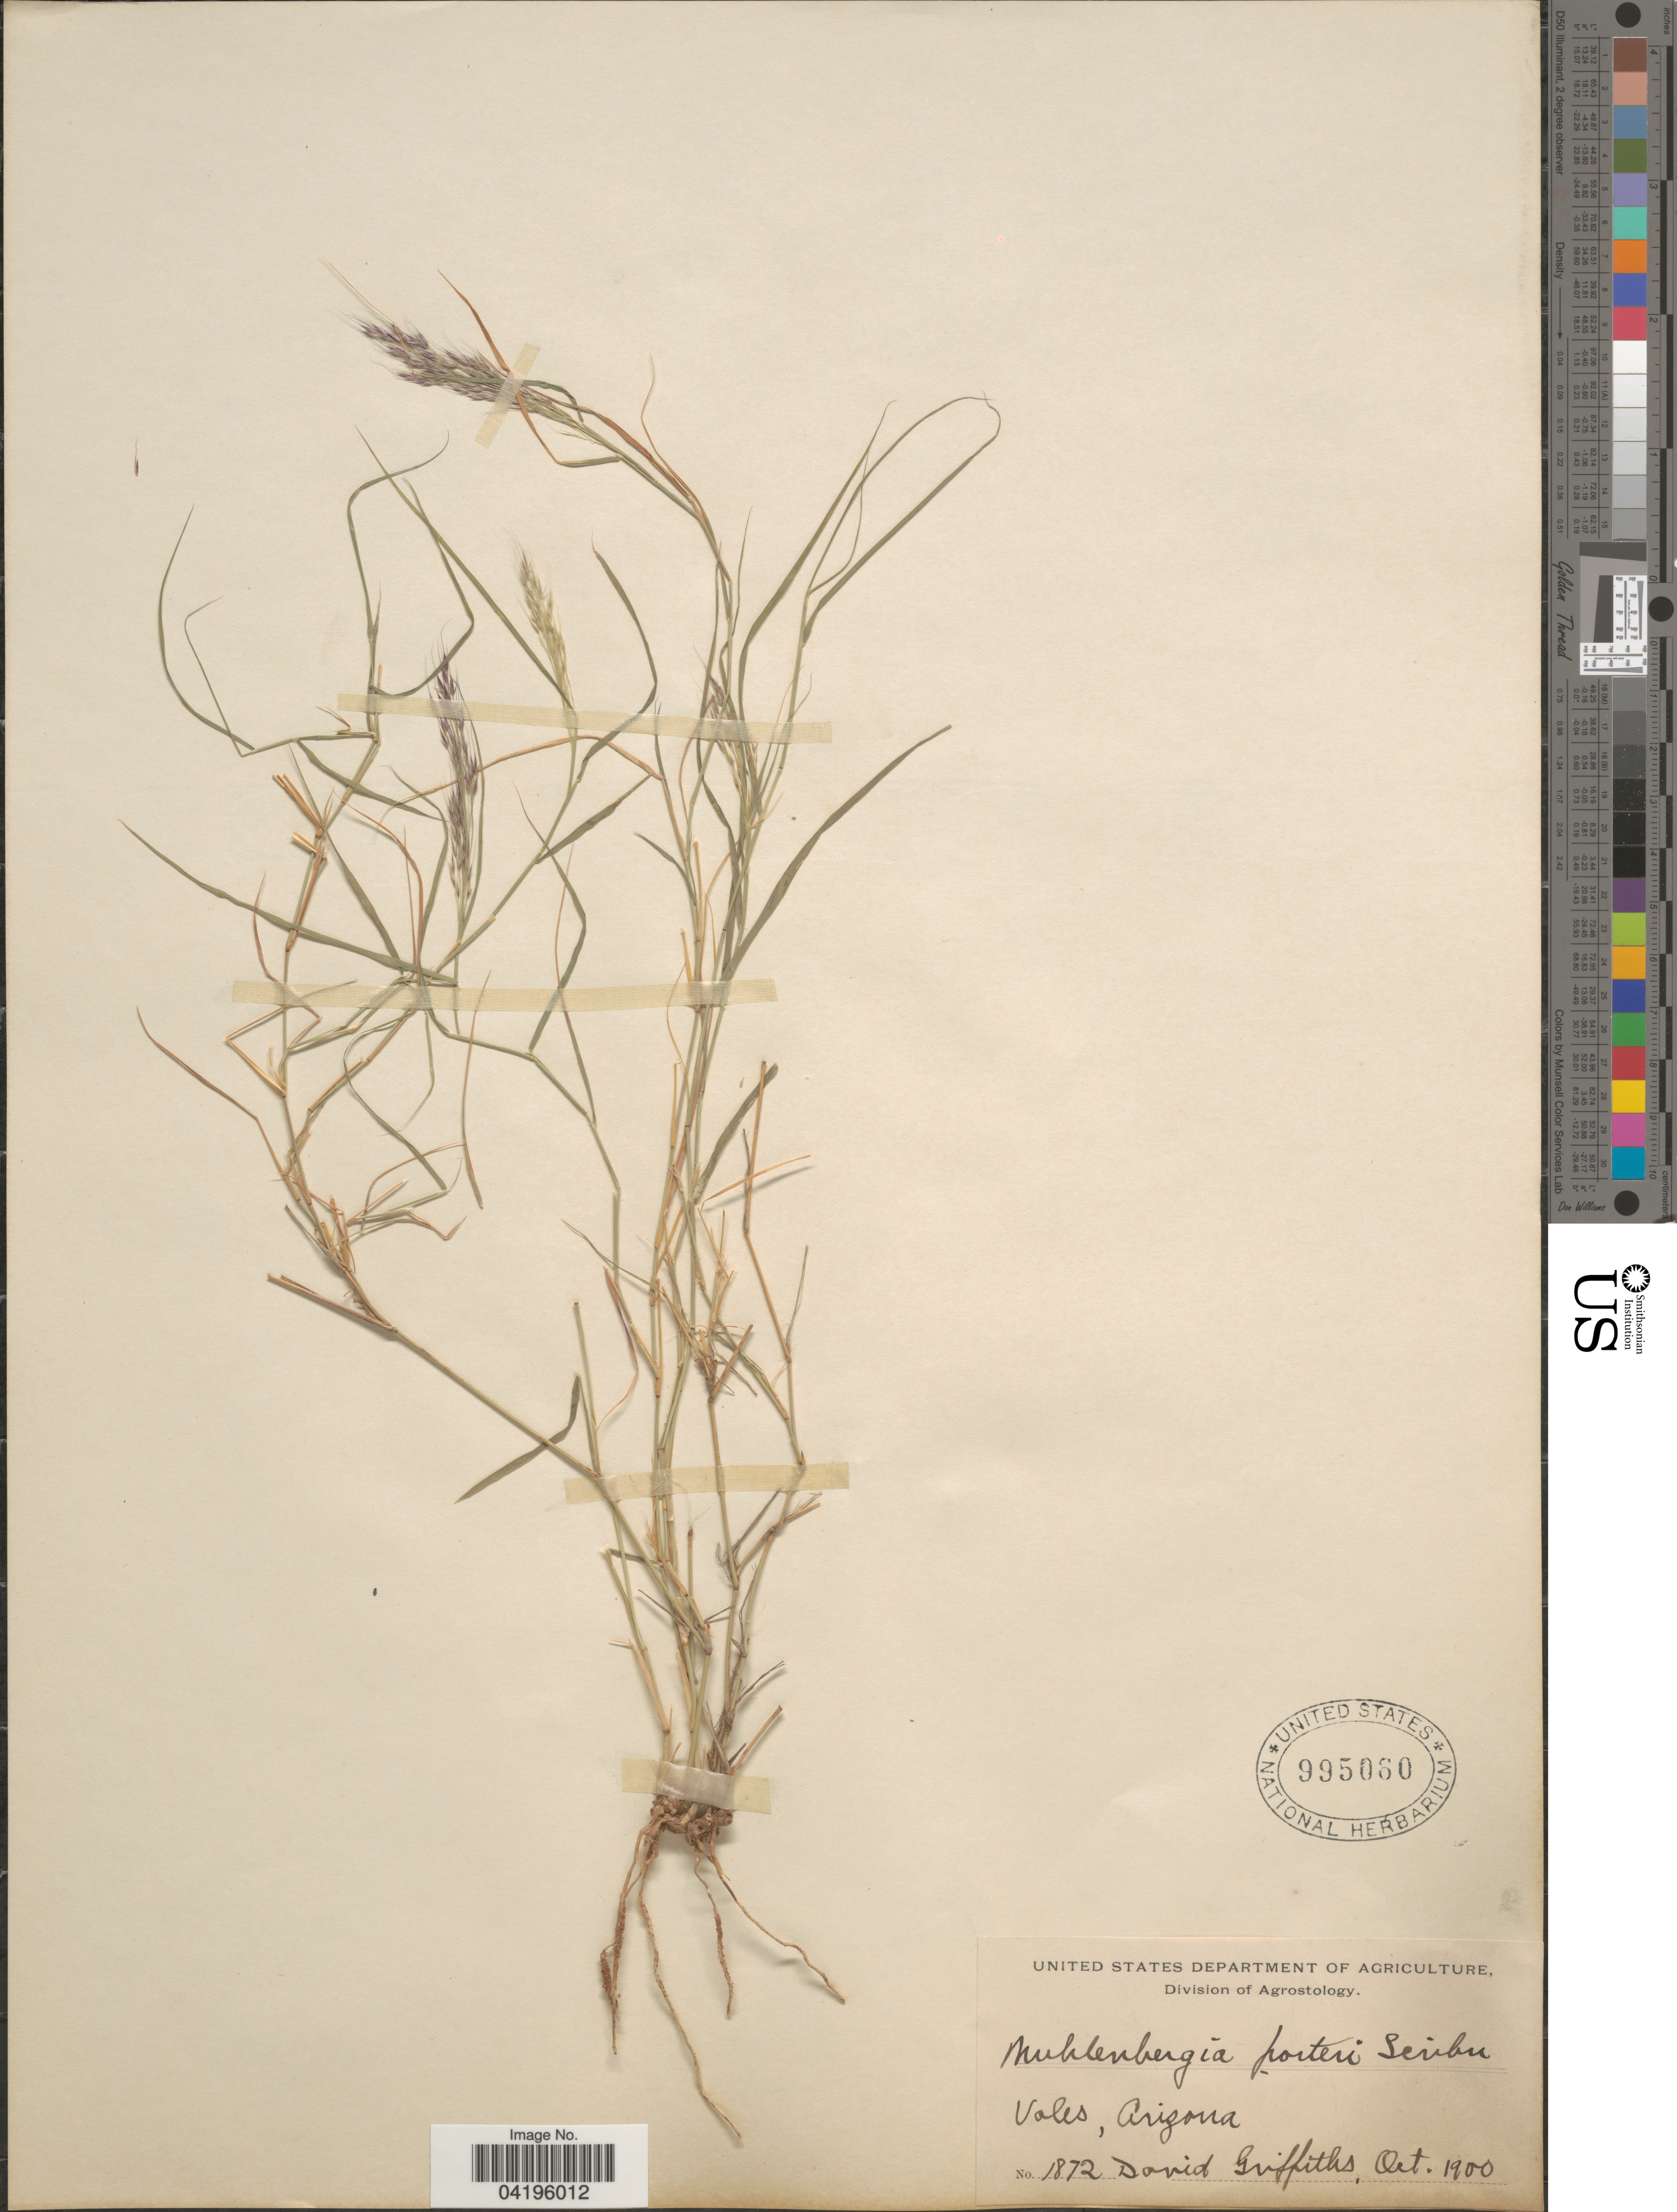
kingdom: Plantae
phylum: Tracheophyta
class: Liliopsida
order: Poales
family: Poaceae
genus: Muhlenbergia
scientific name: Muhlenbergia porteri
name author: Scribn. in W.J. Beal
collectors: D. Griffiths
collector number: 1872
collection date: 1900-10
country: United States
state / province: Arizona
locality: Vales.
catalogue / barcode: US 995060